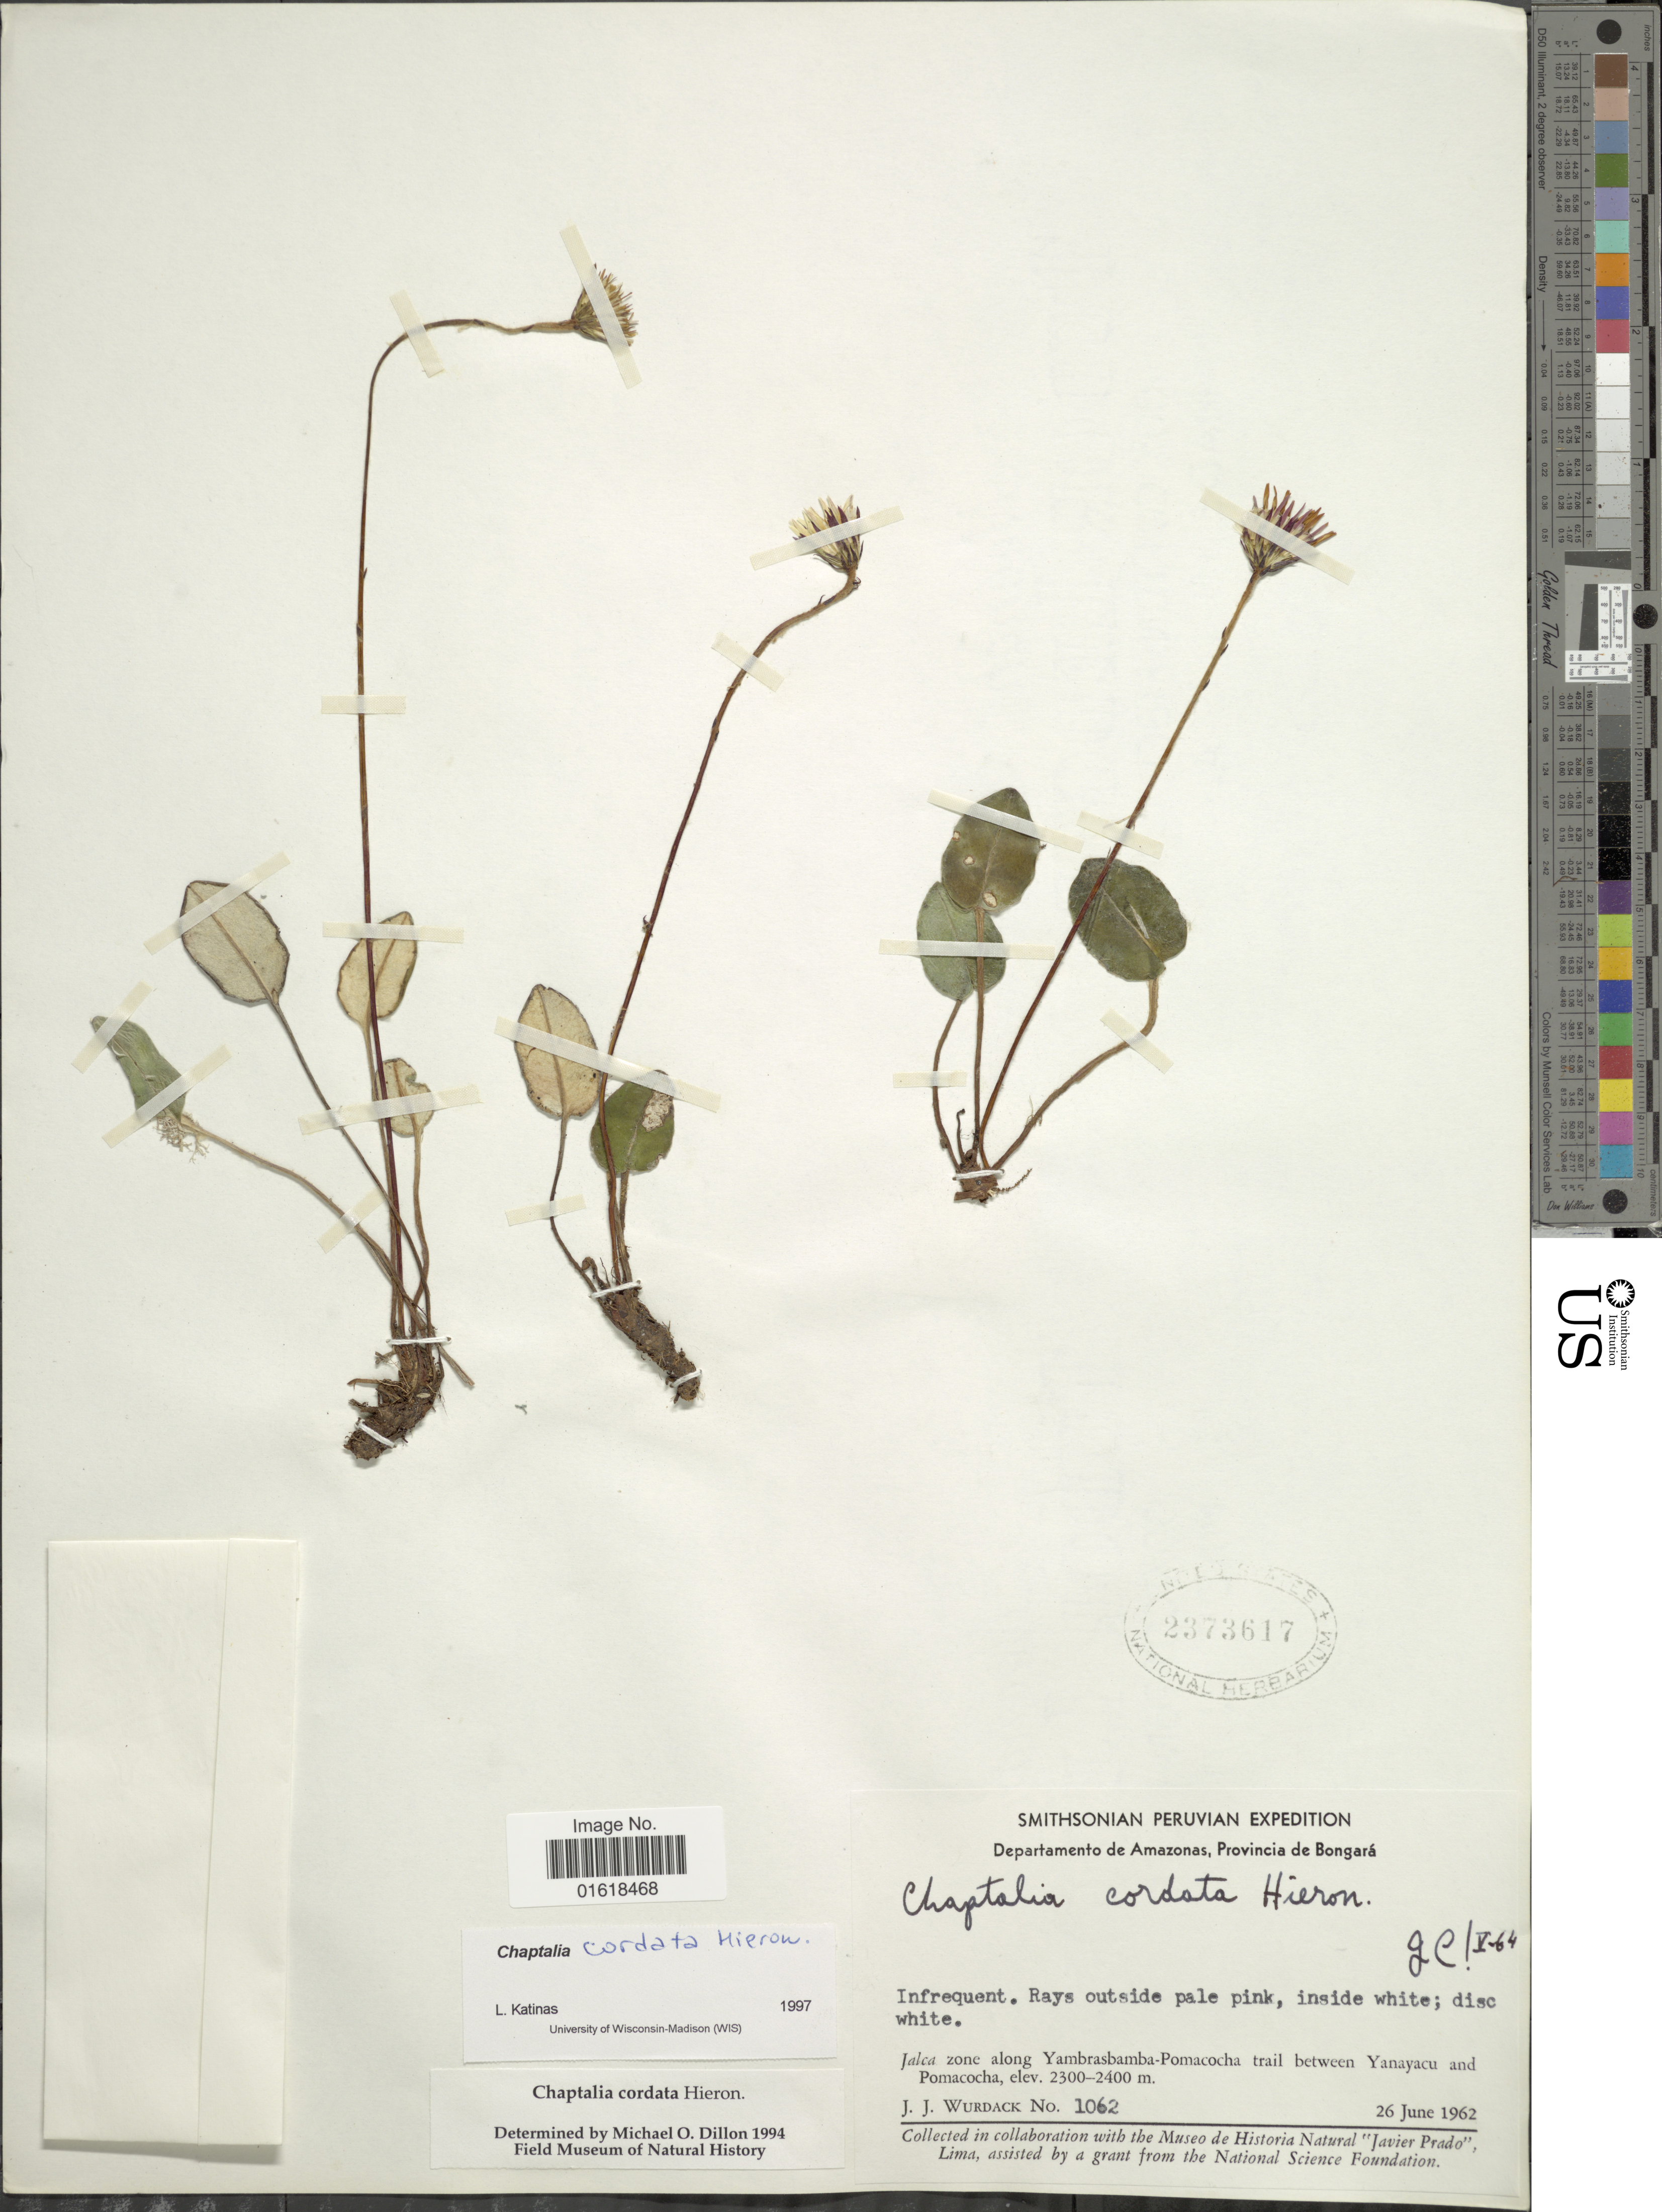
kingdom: Plantae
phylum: Tracheophyta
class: Magnoliopsida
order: Asterales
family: Asteraceae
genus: Chaptalia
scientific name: Chaptalia cordata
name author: Hieron.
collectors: J. J. Wurdack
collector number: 1062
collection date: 1962-06-26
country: Peru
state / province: Amazonas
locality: Provincia de Bongará. Jalca zone along Yambrasbamba-Pomacocha trail between Yanayacu and Pomacocha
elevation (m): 2300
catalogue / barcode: US 2373617